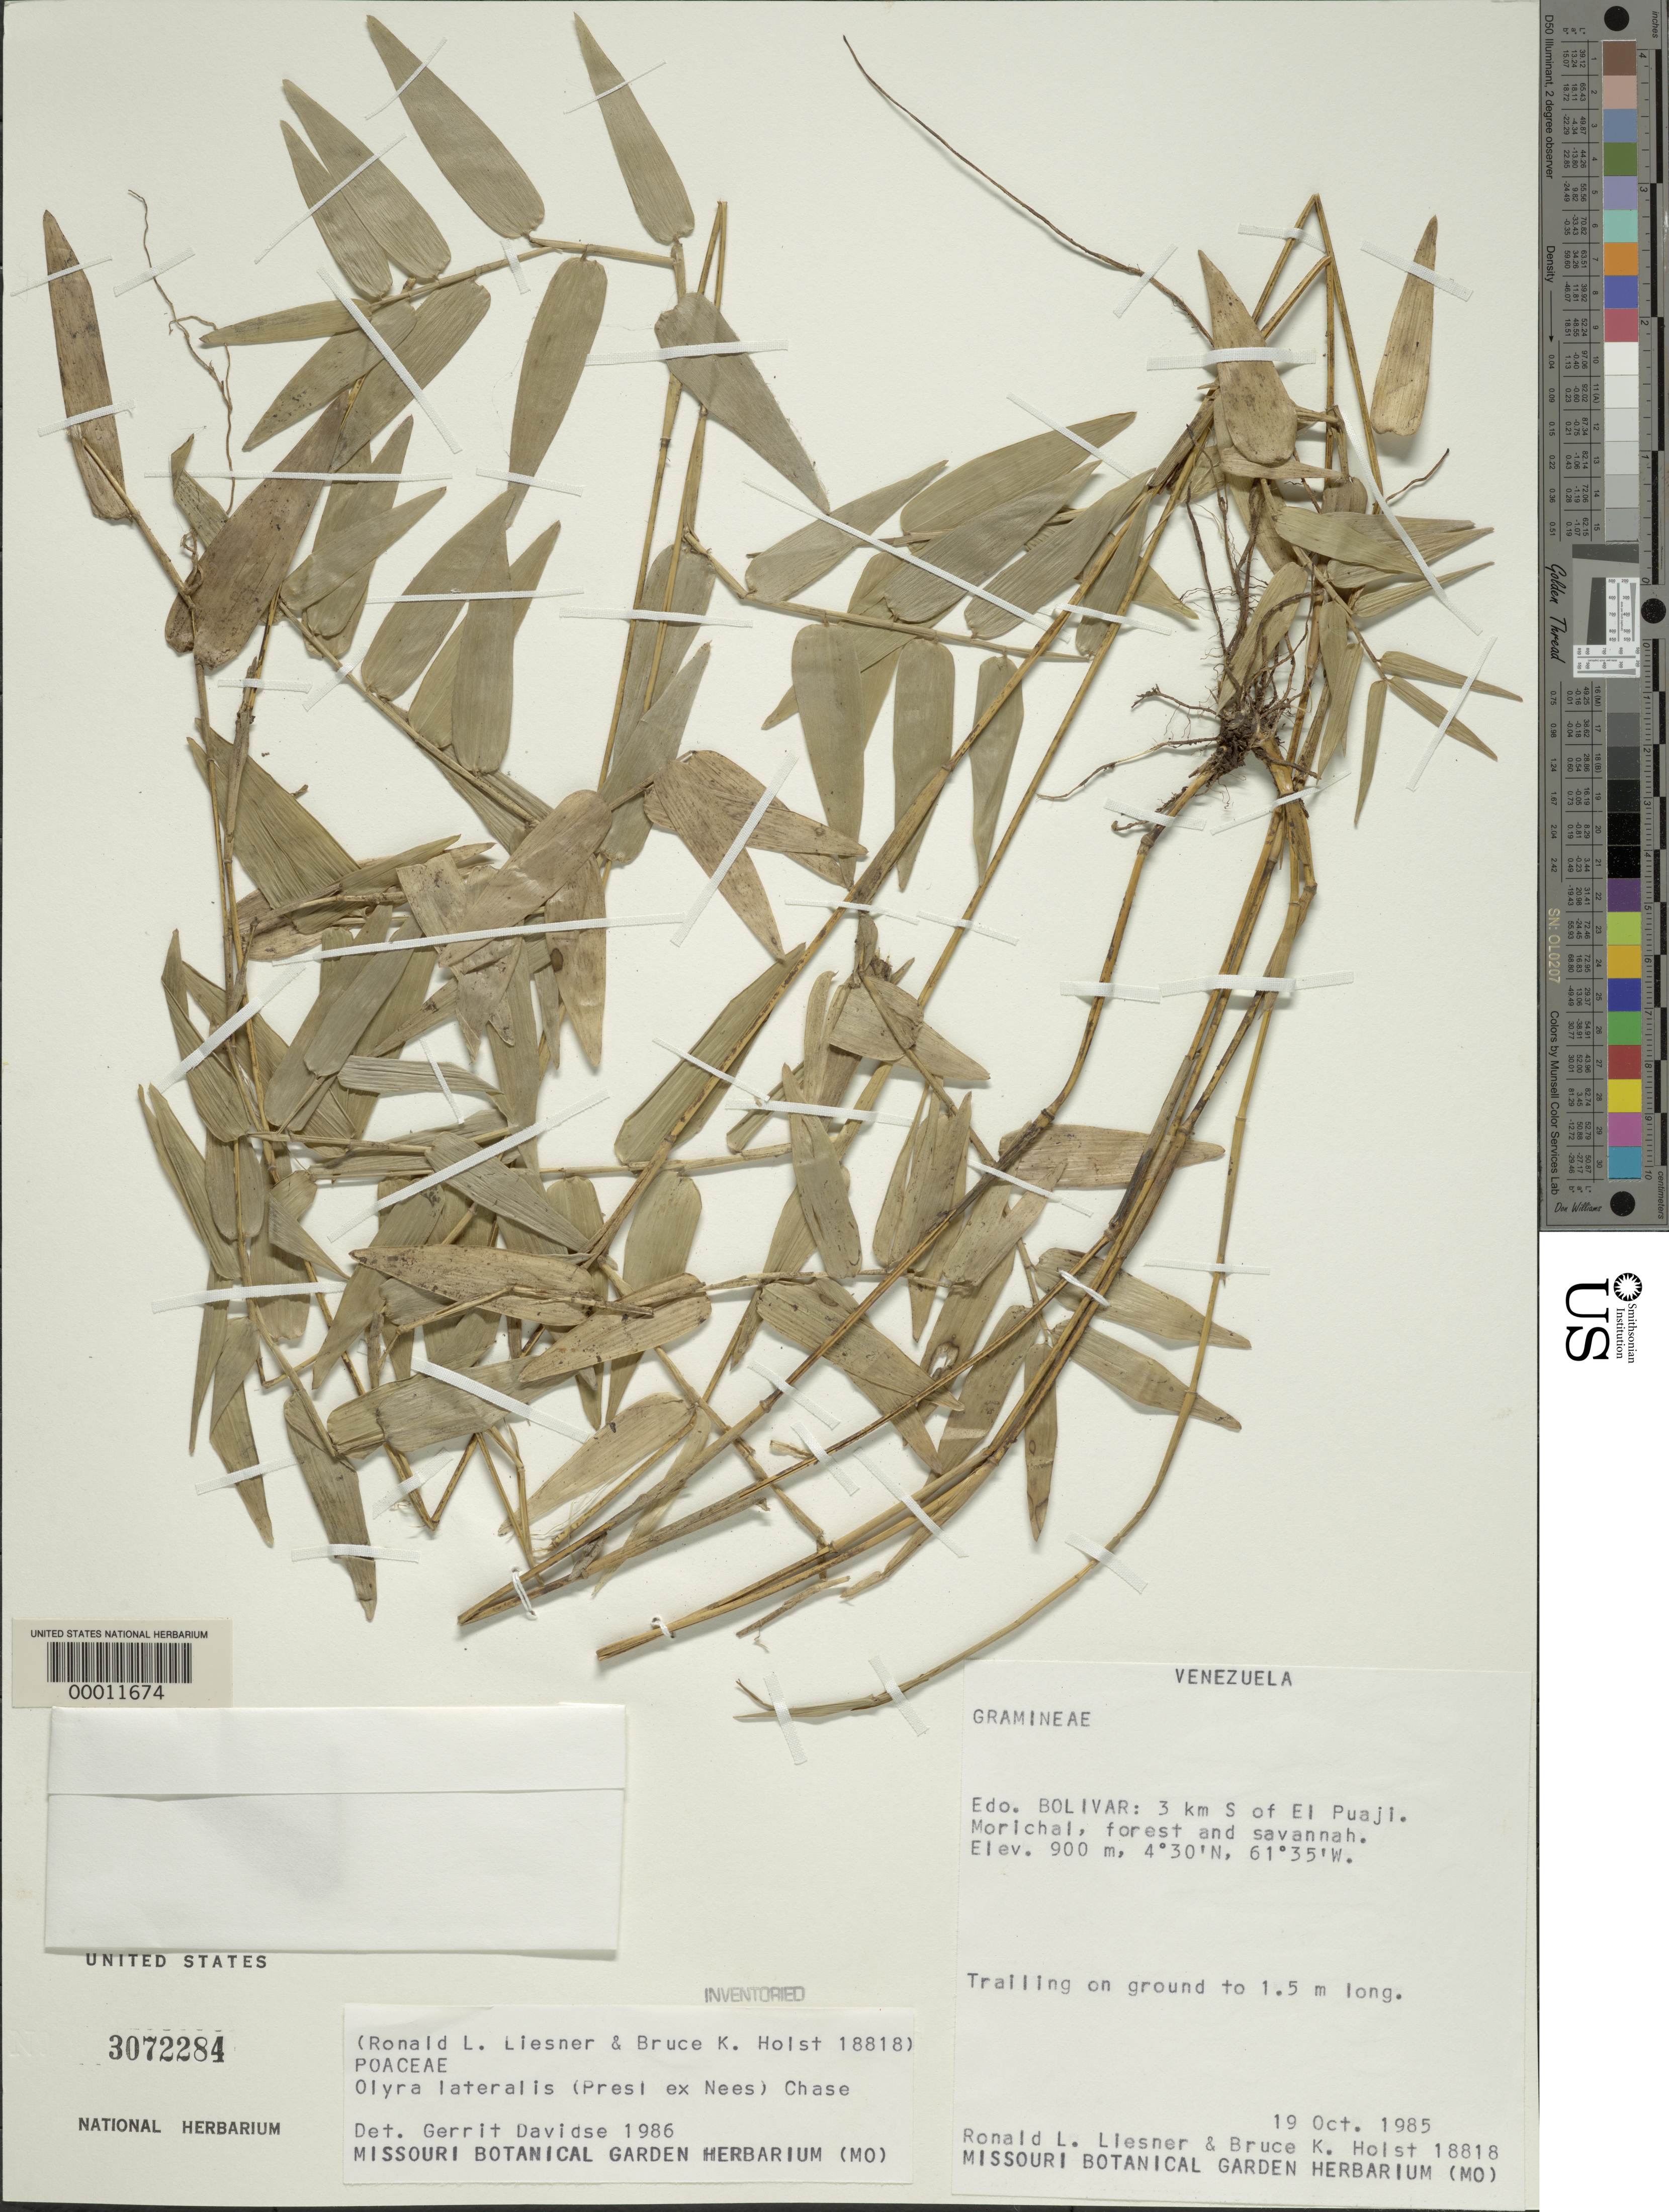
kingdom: Plantae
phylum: Tracheophyta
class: Liliopsida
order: Poales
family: Poaceae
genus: Olyra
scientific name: Olyra lateralis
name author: (J. Presl ex Nees) Chase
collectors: R. L. Liesner & B. Holst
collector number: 18818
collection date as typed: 19 Oct 1985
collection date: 1985-10-19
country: Venezuela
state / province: Bolivar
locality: El pauji, morichal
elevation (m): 900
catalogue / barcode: US 3072284